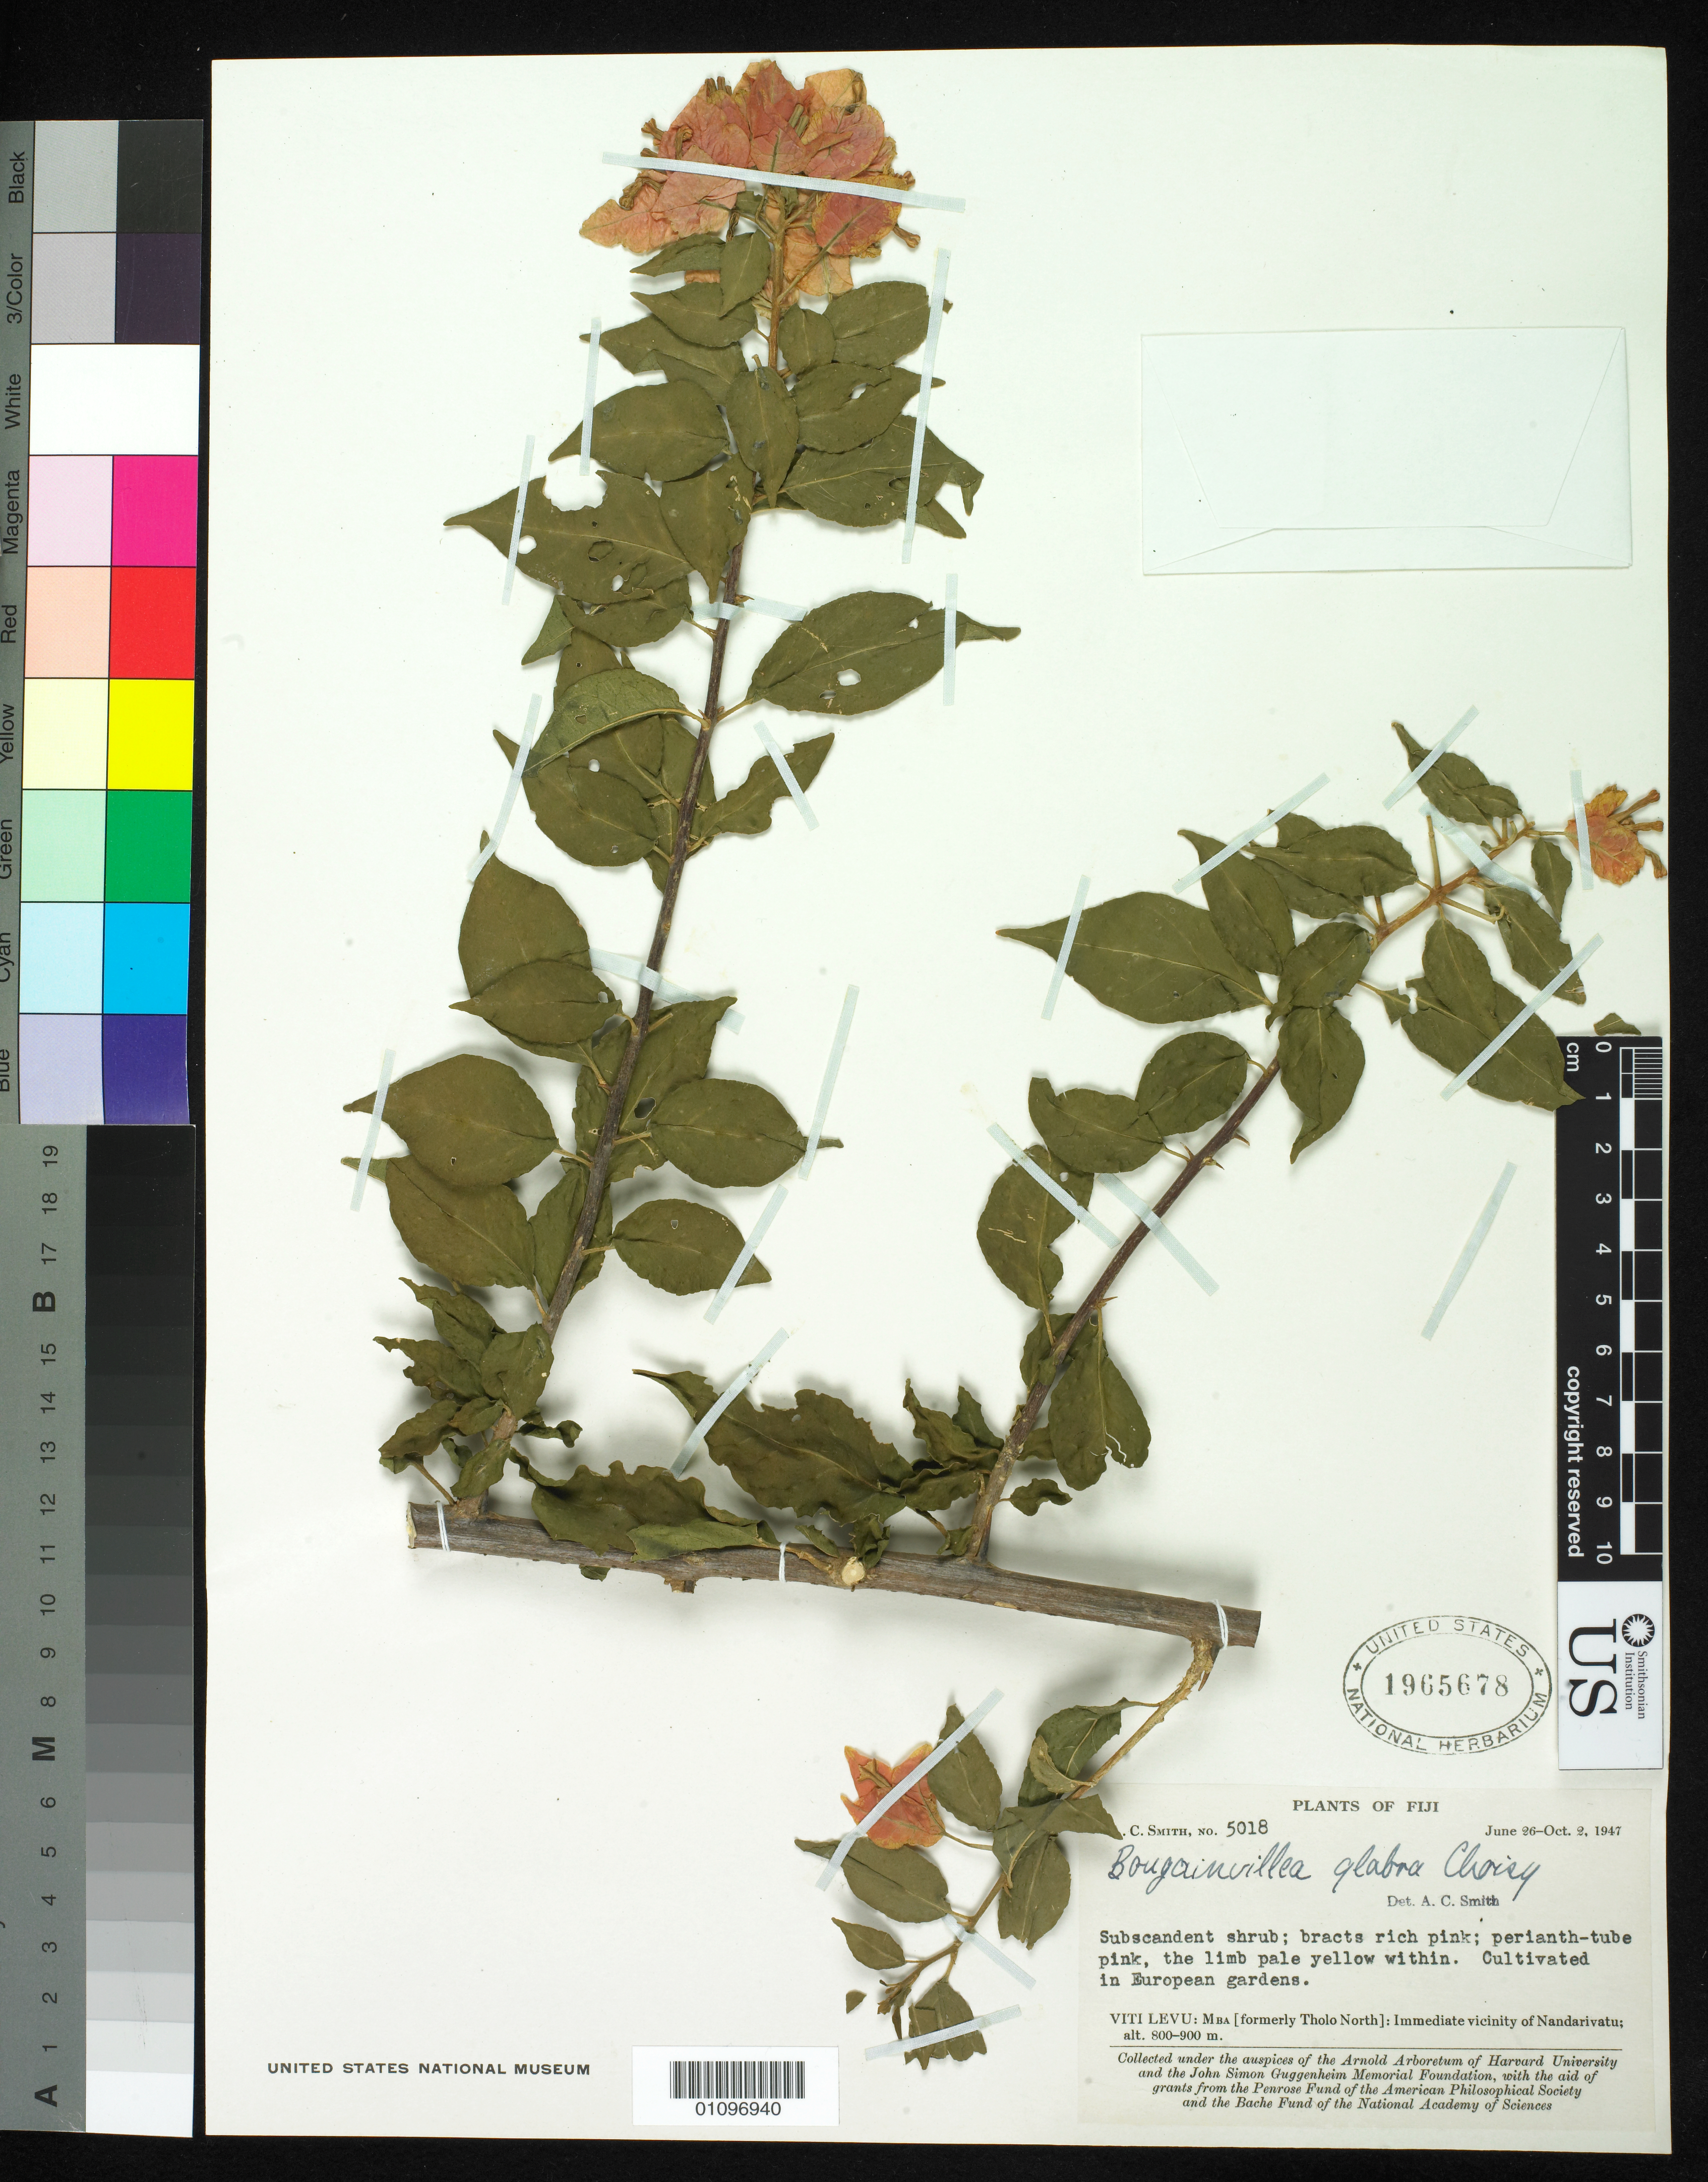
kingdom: Plantae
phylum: Tracheophyta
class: Magnoliopsida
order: Caryophyllales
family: Nyctaginaceae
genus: Bougainvillea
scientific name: Bougainvillea glabra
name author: Choisy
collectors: A. C. Smith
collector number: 5018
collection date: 1947-06-26/1947-10-02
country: Fiji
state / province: Mba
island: Viti Levu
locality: Immediate vicinity of Tholo North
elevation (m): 800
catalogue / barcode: US 1965678